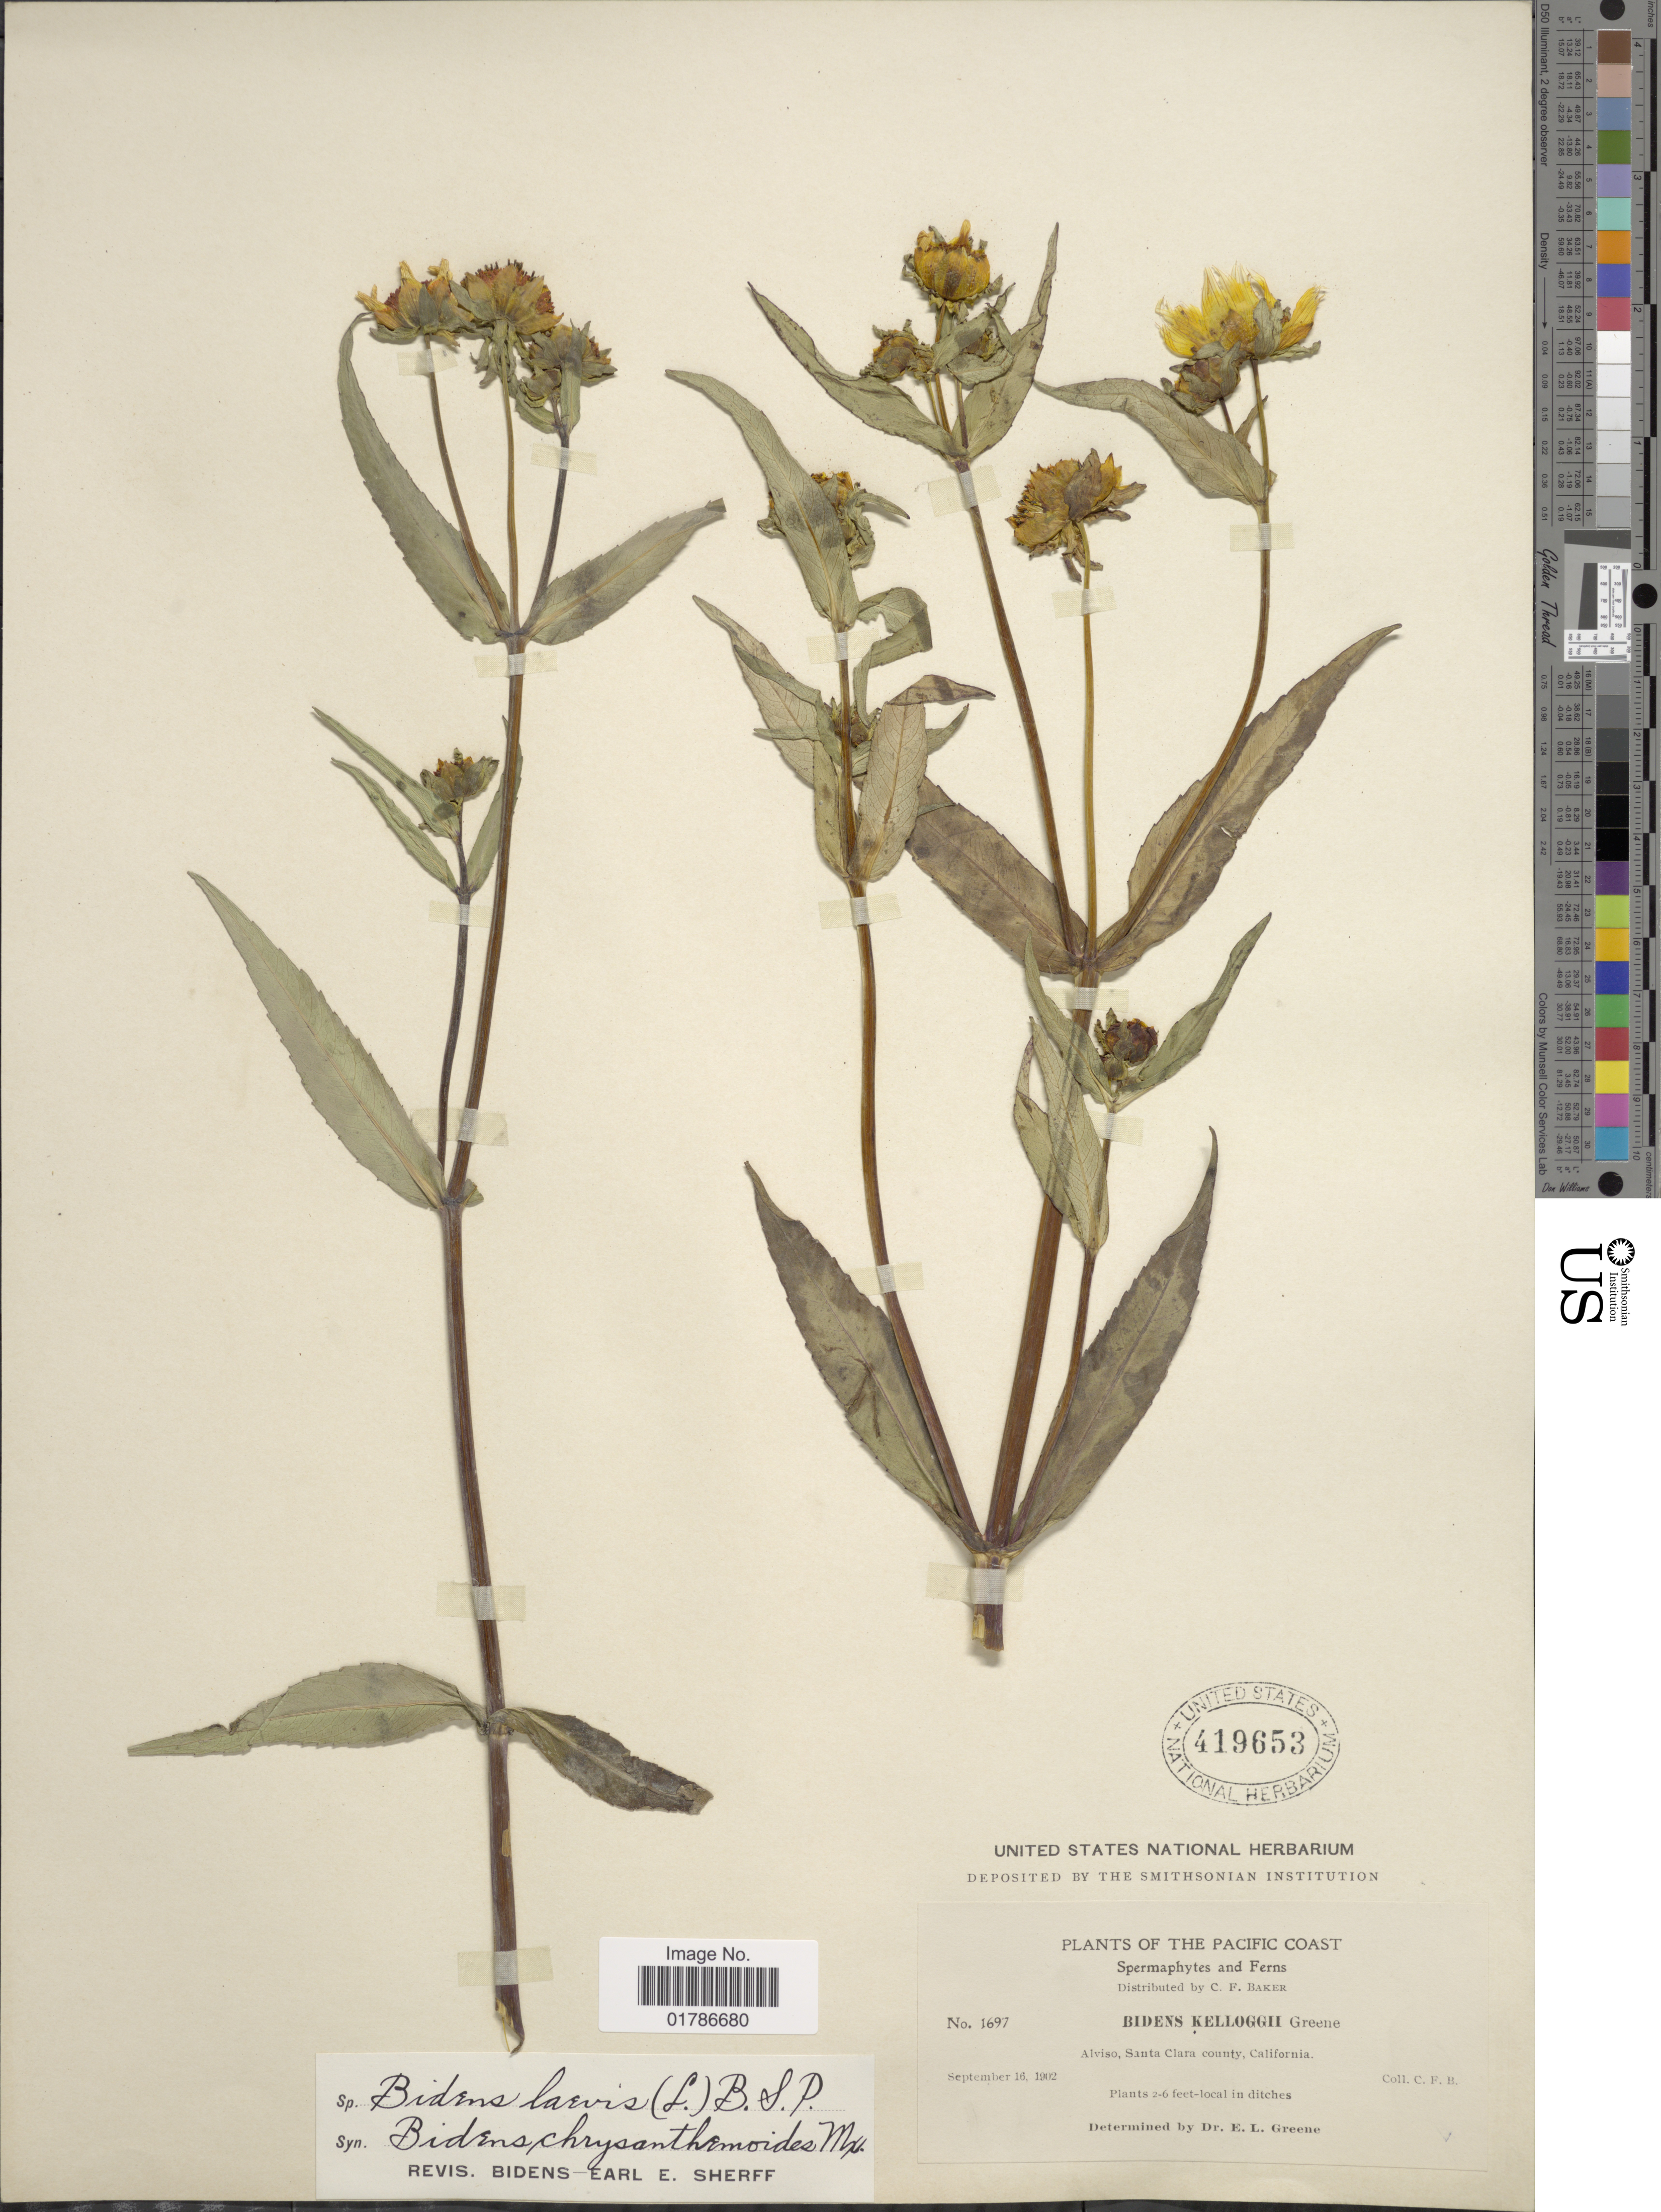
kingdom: Plantae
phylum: Tracheophyta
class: Magnoliopsida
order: Asterales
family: Asteraceae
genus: Bidens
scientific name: Bidens laevis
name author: (L.) Britton, Stearns & Poggenb.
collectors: C. F. Baker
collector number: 1697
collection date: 1902-09-16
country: United States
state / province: California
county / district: Santa Clara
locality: The Pacific Coast, Alviso, Santa Clara County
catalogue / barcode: US 419653